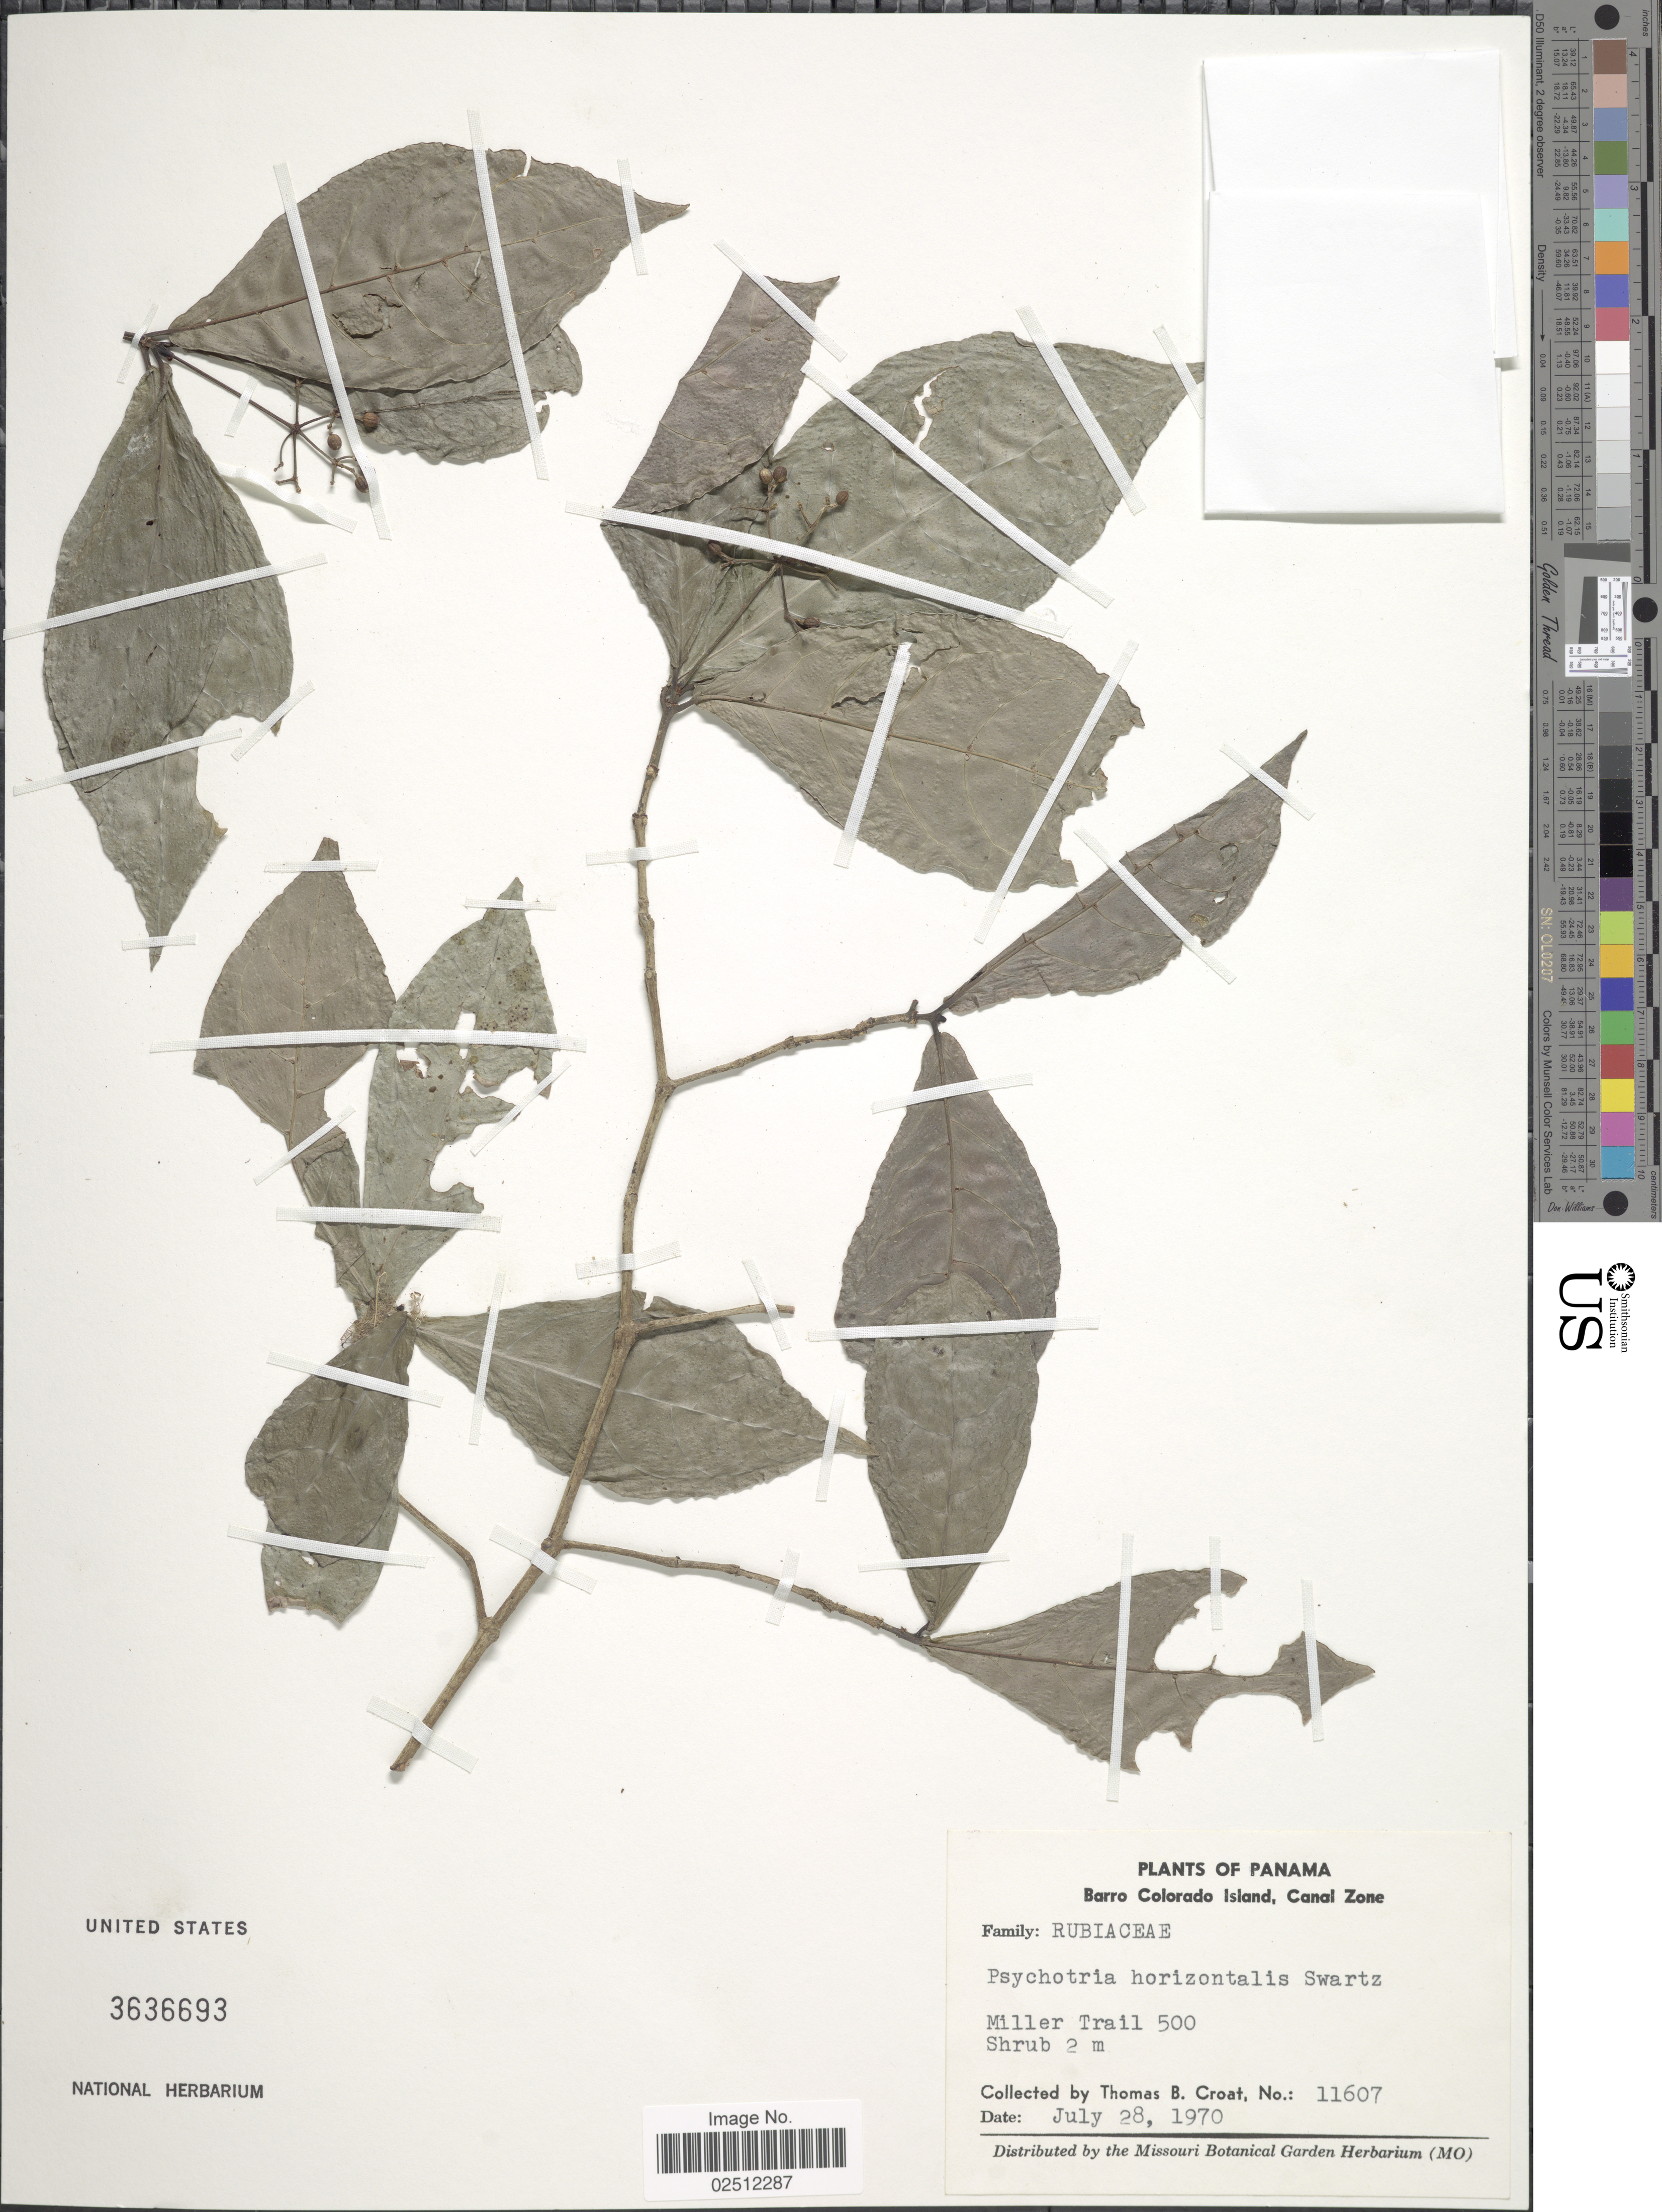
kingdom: Plantae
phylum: Tracheophyta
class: Magnoliopsida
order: Gentianales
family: Rubiaceae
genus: Psychotria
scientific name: Psychotria horizontalis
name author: Sw.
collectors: T. B. Croat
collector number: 11607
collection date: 1970-07-28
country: Panama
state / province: Panamá Oeste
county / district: Canal Zone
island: Barro Colorado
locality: Barro Colorado Island, Canal Zone, Miller Trail 500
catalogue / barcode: US 3636693